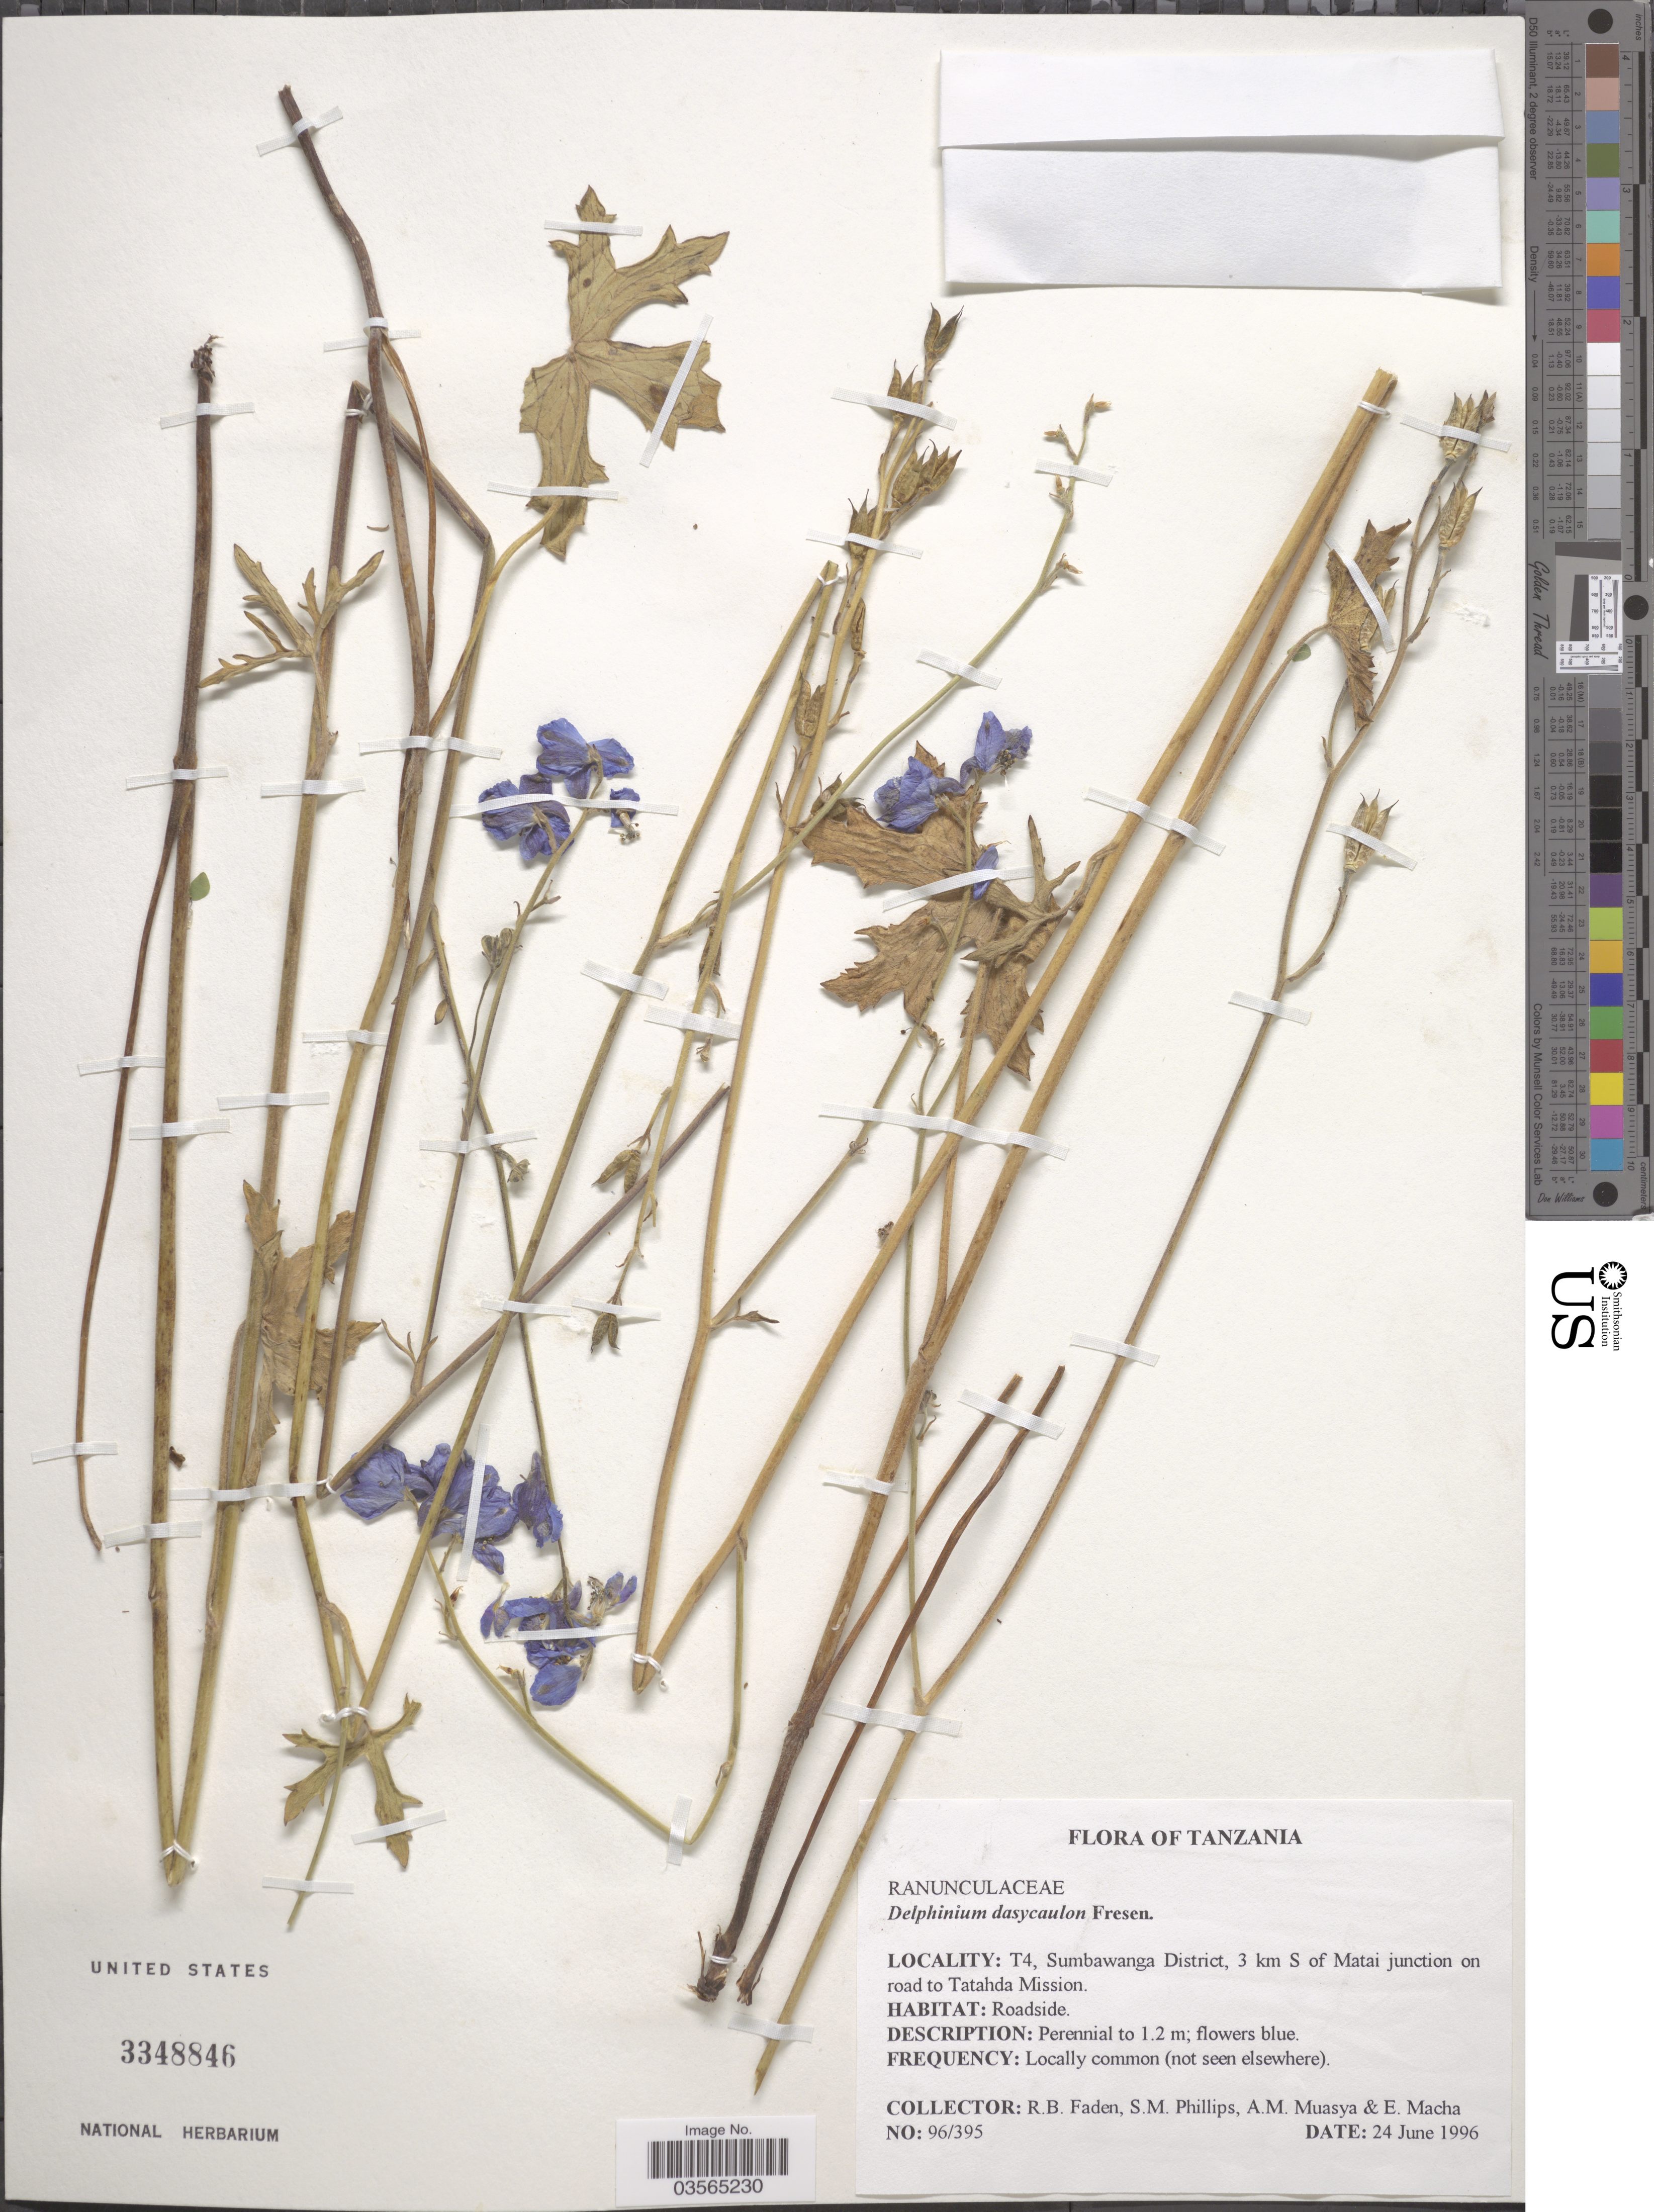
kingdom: Plantae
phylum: Tracheophyta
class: Magnoliopsida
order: Ranunculales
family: Ranunculaceae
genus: Delphinium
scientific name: Delphinium dasycaulon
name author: Fresen.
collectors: R. B. Faden, S. M. Phillips, A. Muasya & E. Macha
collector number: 96/395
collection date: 1996-06-24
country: Tanzania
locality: T4, Sumbawanga District, 3 km S of Matai junction on road to Tatahda Mission.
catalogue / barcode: US 3348846